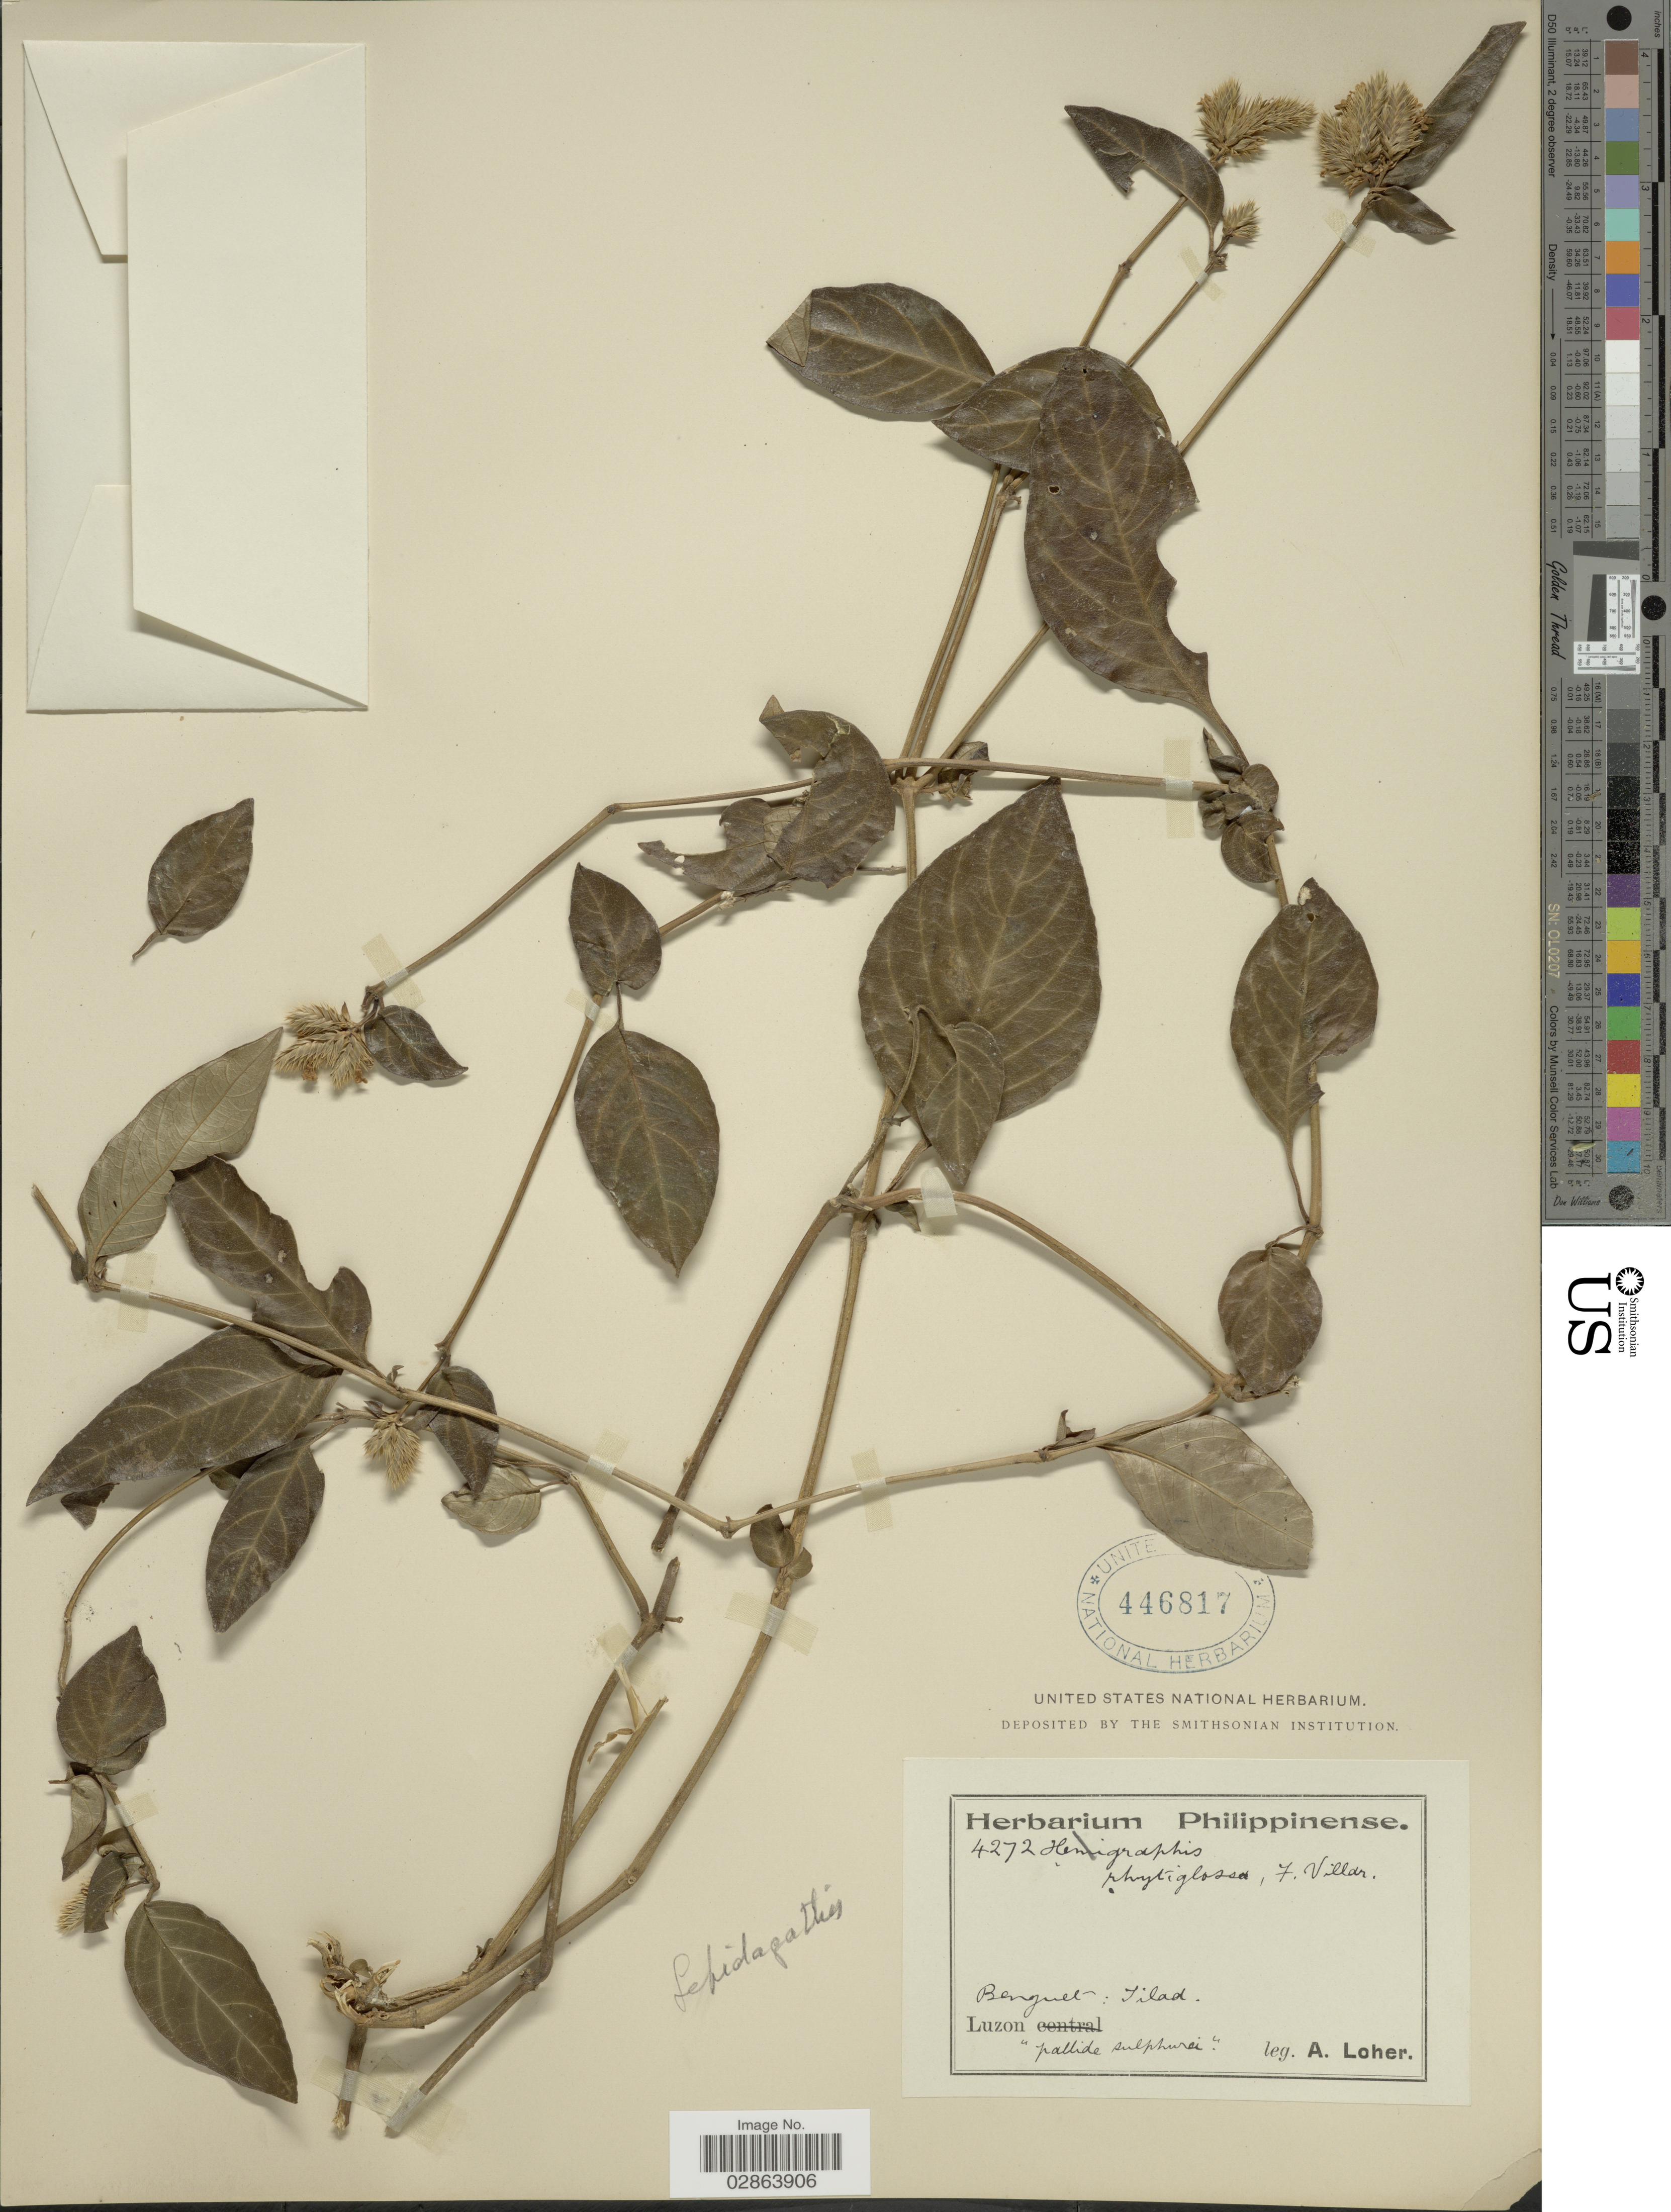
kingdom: Plantae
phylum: Tracheophyta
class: Magnoliopsida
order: Lamiales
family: Acanthaceae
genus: Lepidagathis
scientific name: Lepidagathis sp.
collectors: A. Loher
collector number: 4272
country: Philippines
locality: Benguet: Tilad, Luzon.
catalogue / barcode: US 446817